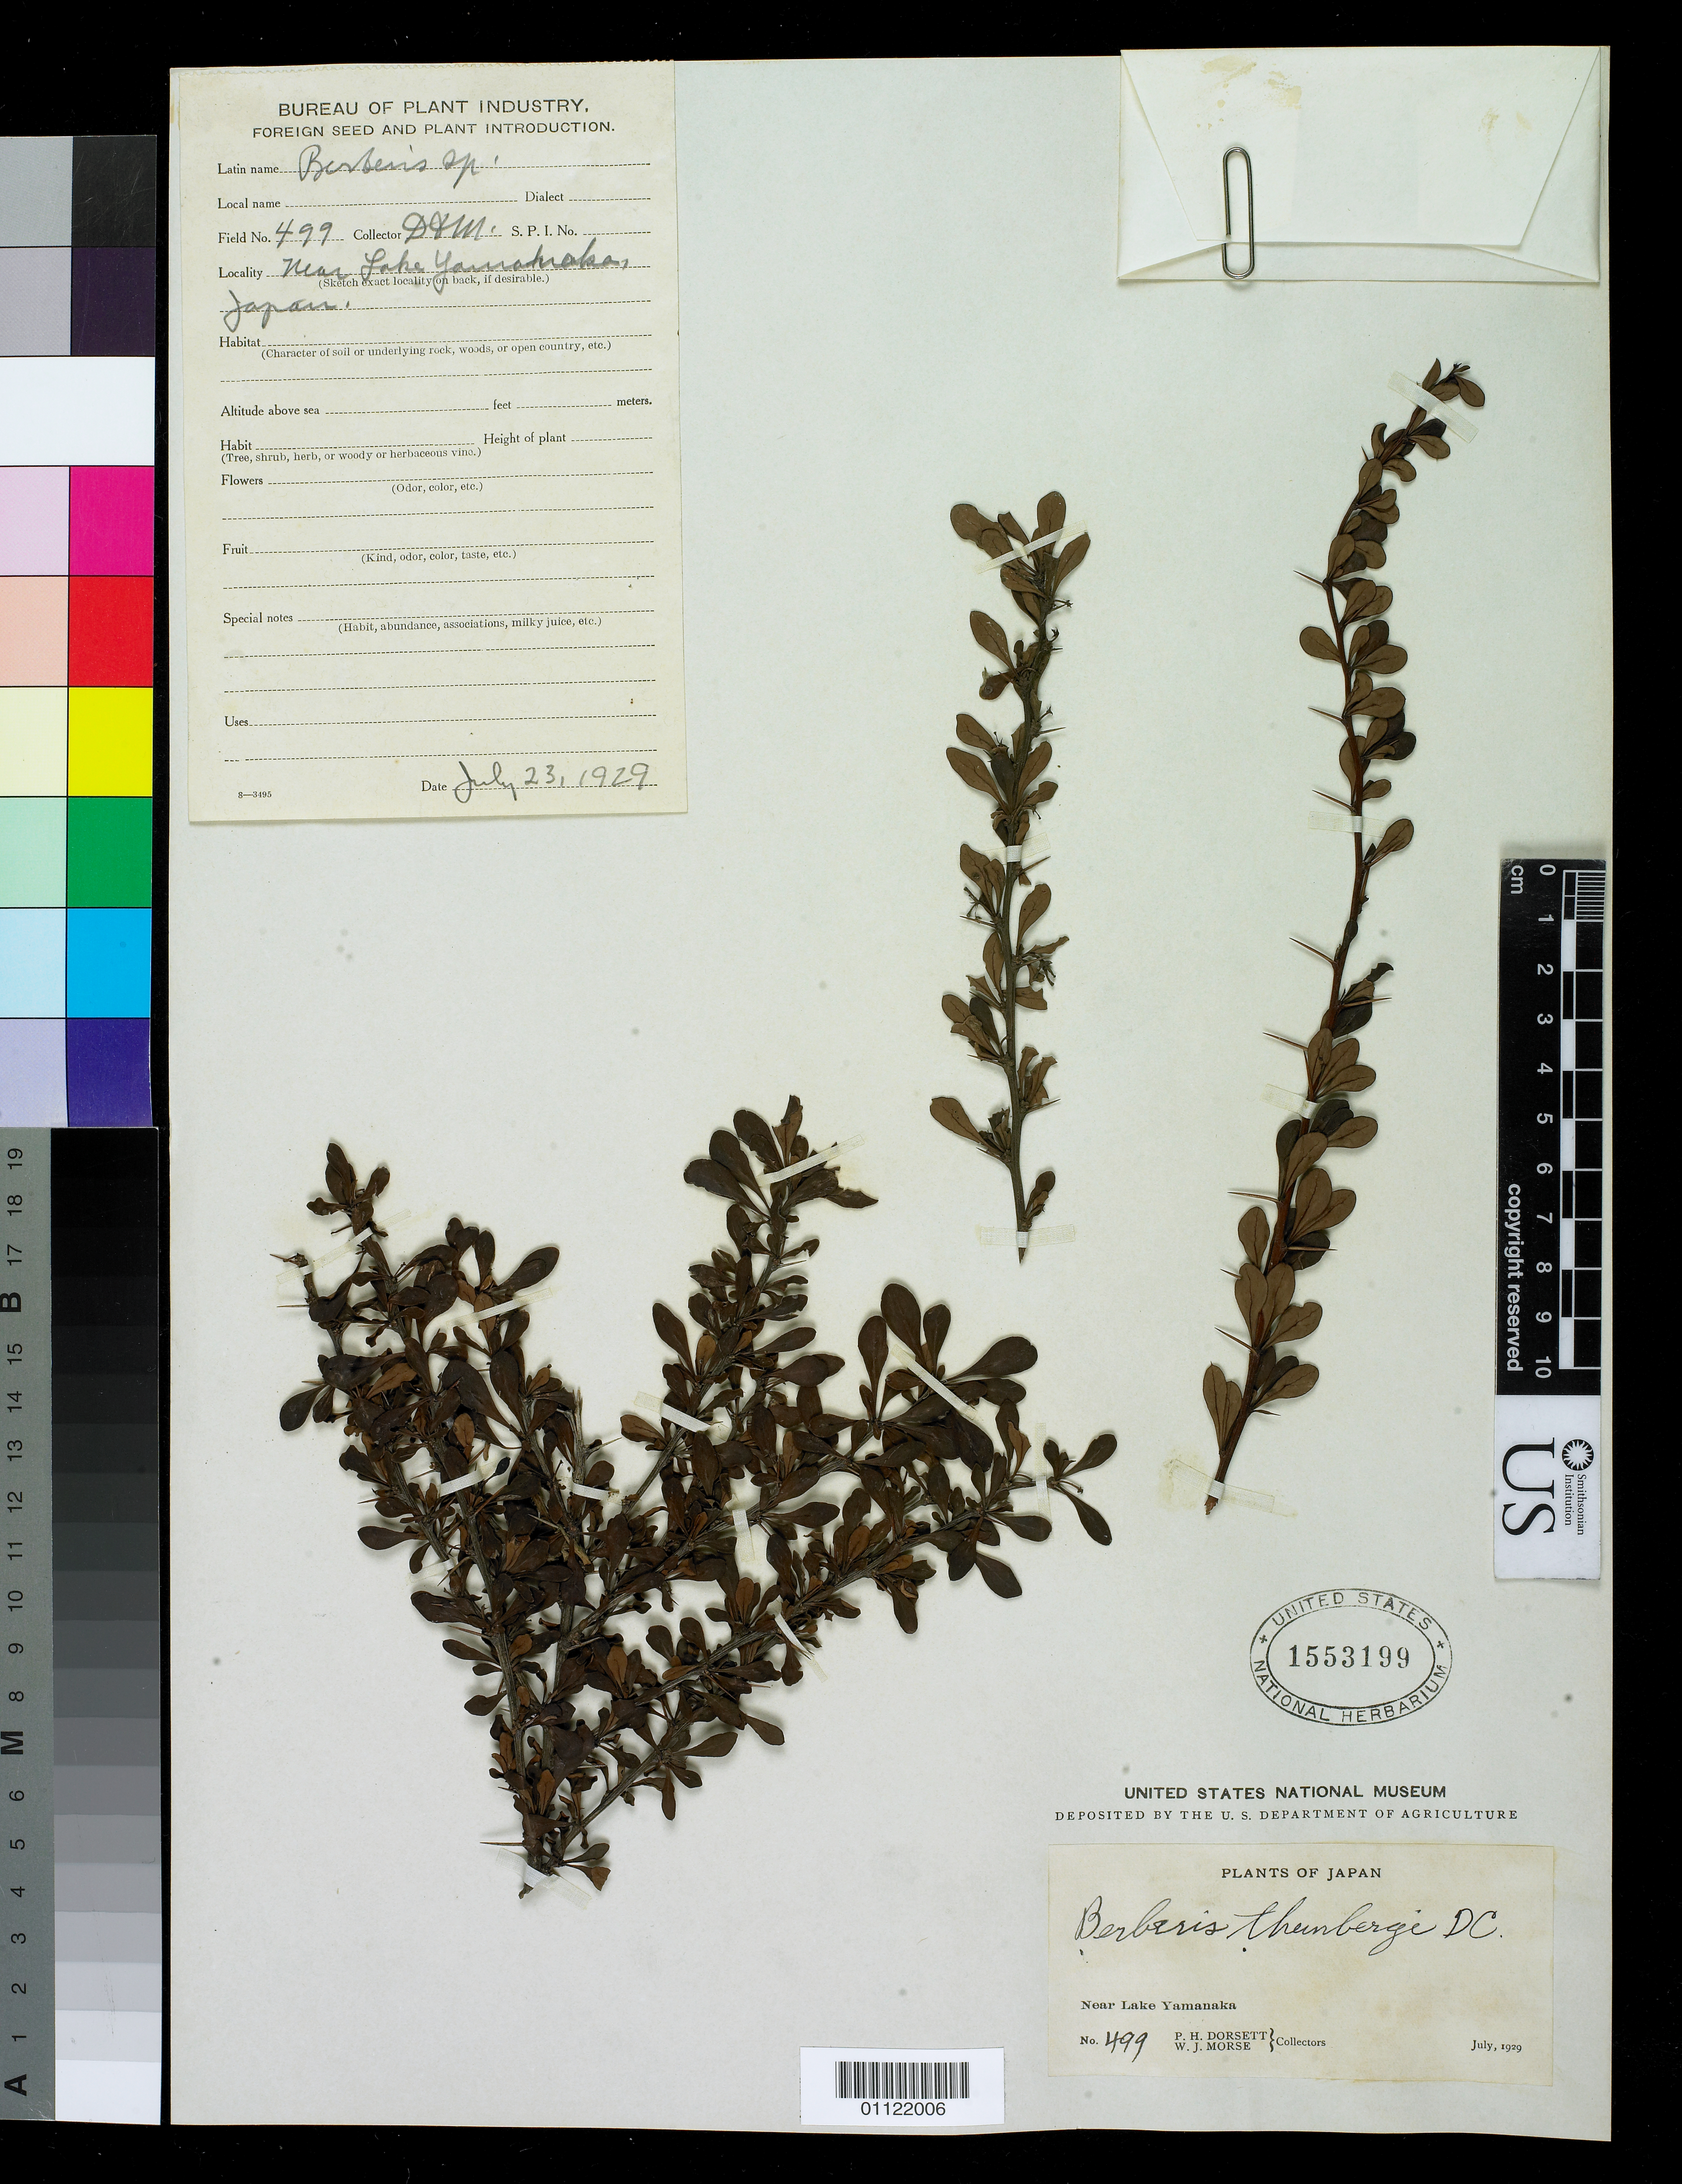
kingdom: Plantae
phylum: Tracheophyta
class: Magnoliopsida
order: Ranunculales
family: Berberidaceae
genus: Berberis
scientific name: Berberis thunbergii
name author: DC.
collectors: P. H. Dorsett & W. J. Morse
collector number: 499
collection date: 1929-07-23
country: Japan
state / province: Yamanasi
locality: Near Lake Yamanaka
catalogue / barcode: US 1553199